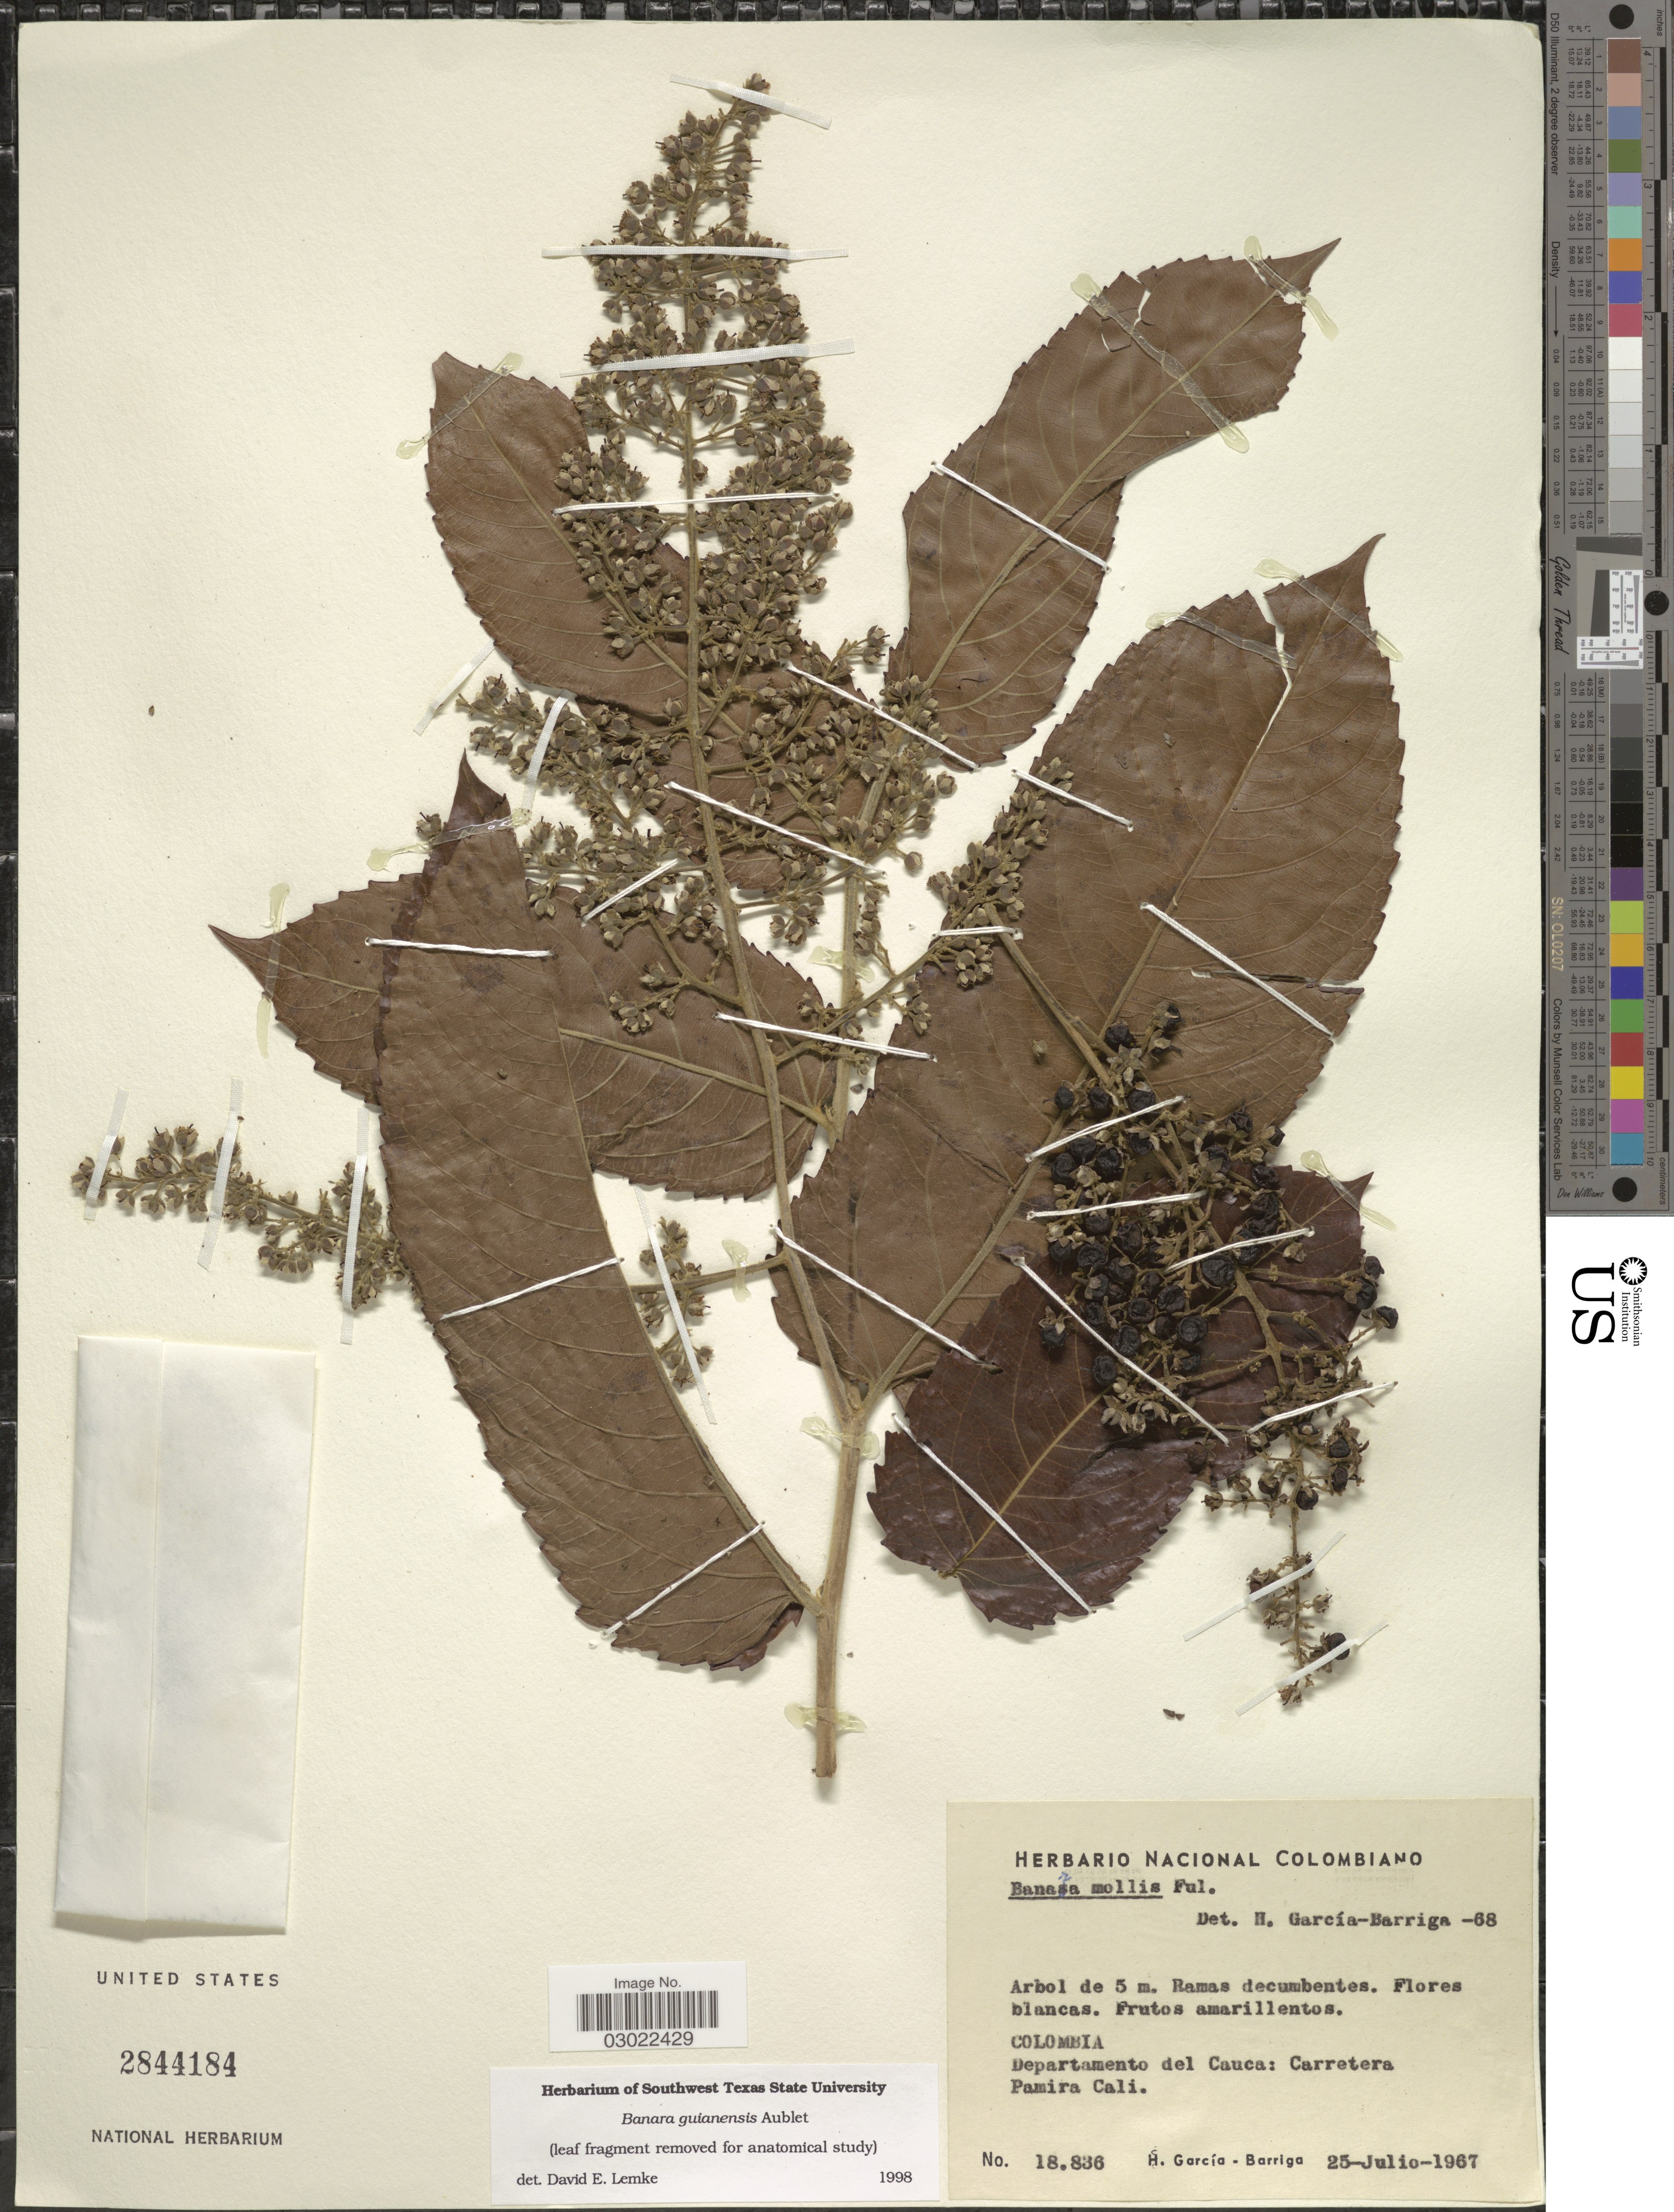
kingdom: Plantae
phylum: Tracheophyta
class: Magnoliopsida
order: Malpighiales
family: Salicaceae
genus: Banara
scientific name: Banara guianensis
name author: Aubl.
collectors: H. García Barriga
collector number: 18836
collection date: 1967-07-25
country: Colombia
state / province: Cauca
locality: Departamento del Cauca: Carretera Pamira Cali.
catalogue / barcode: US 2844184